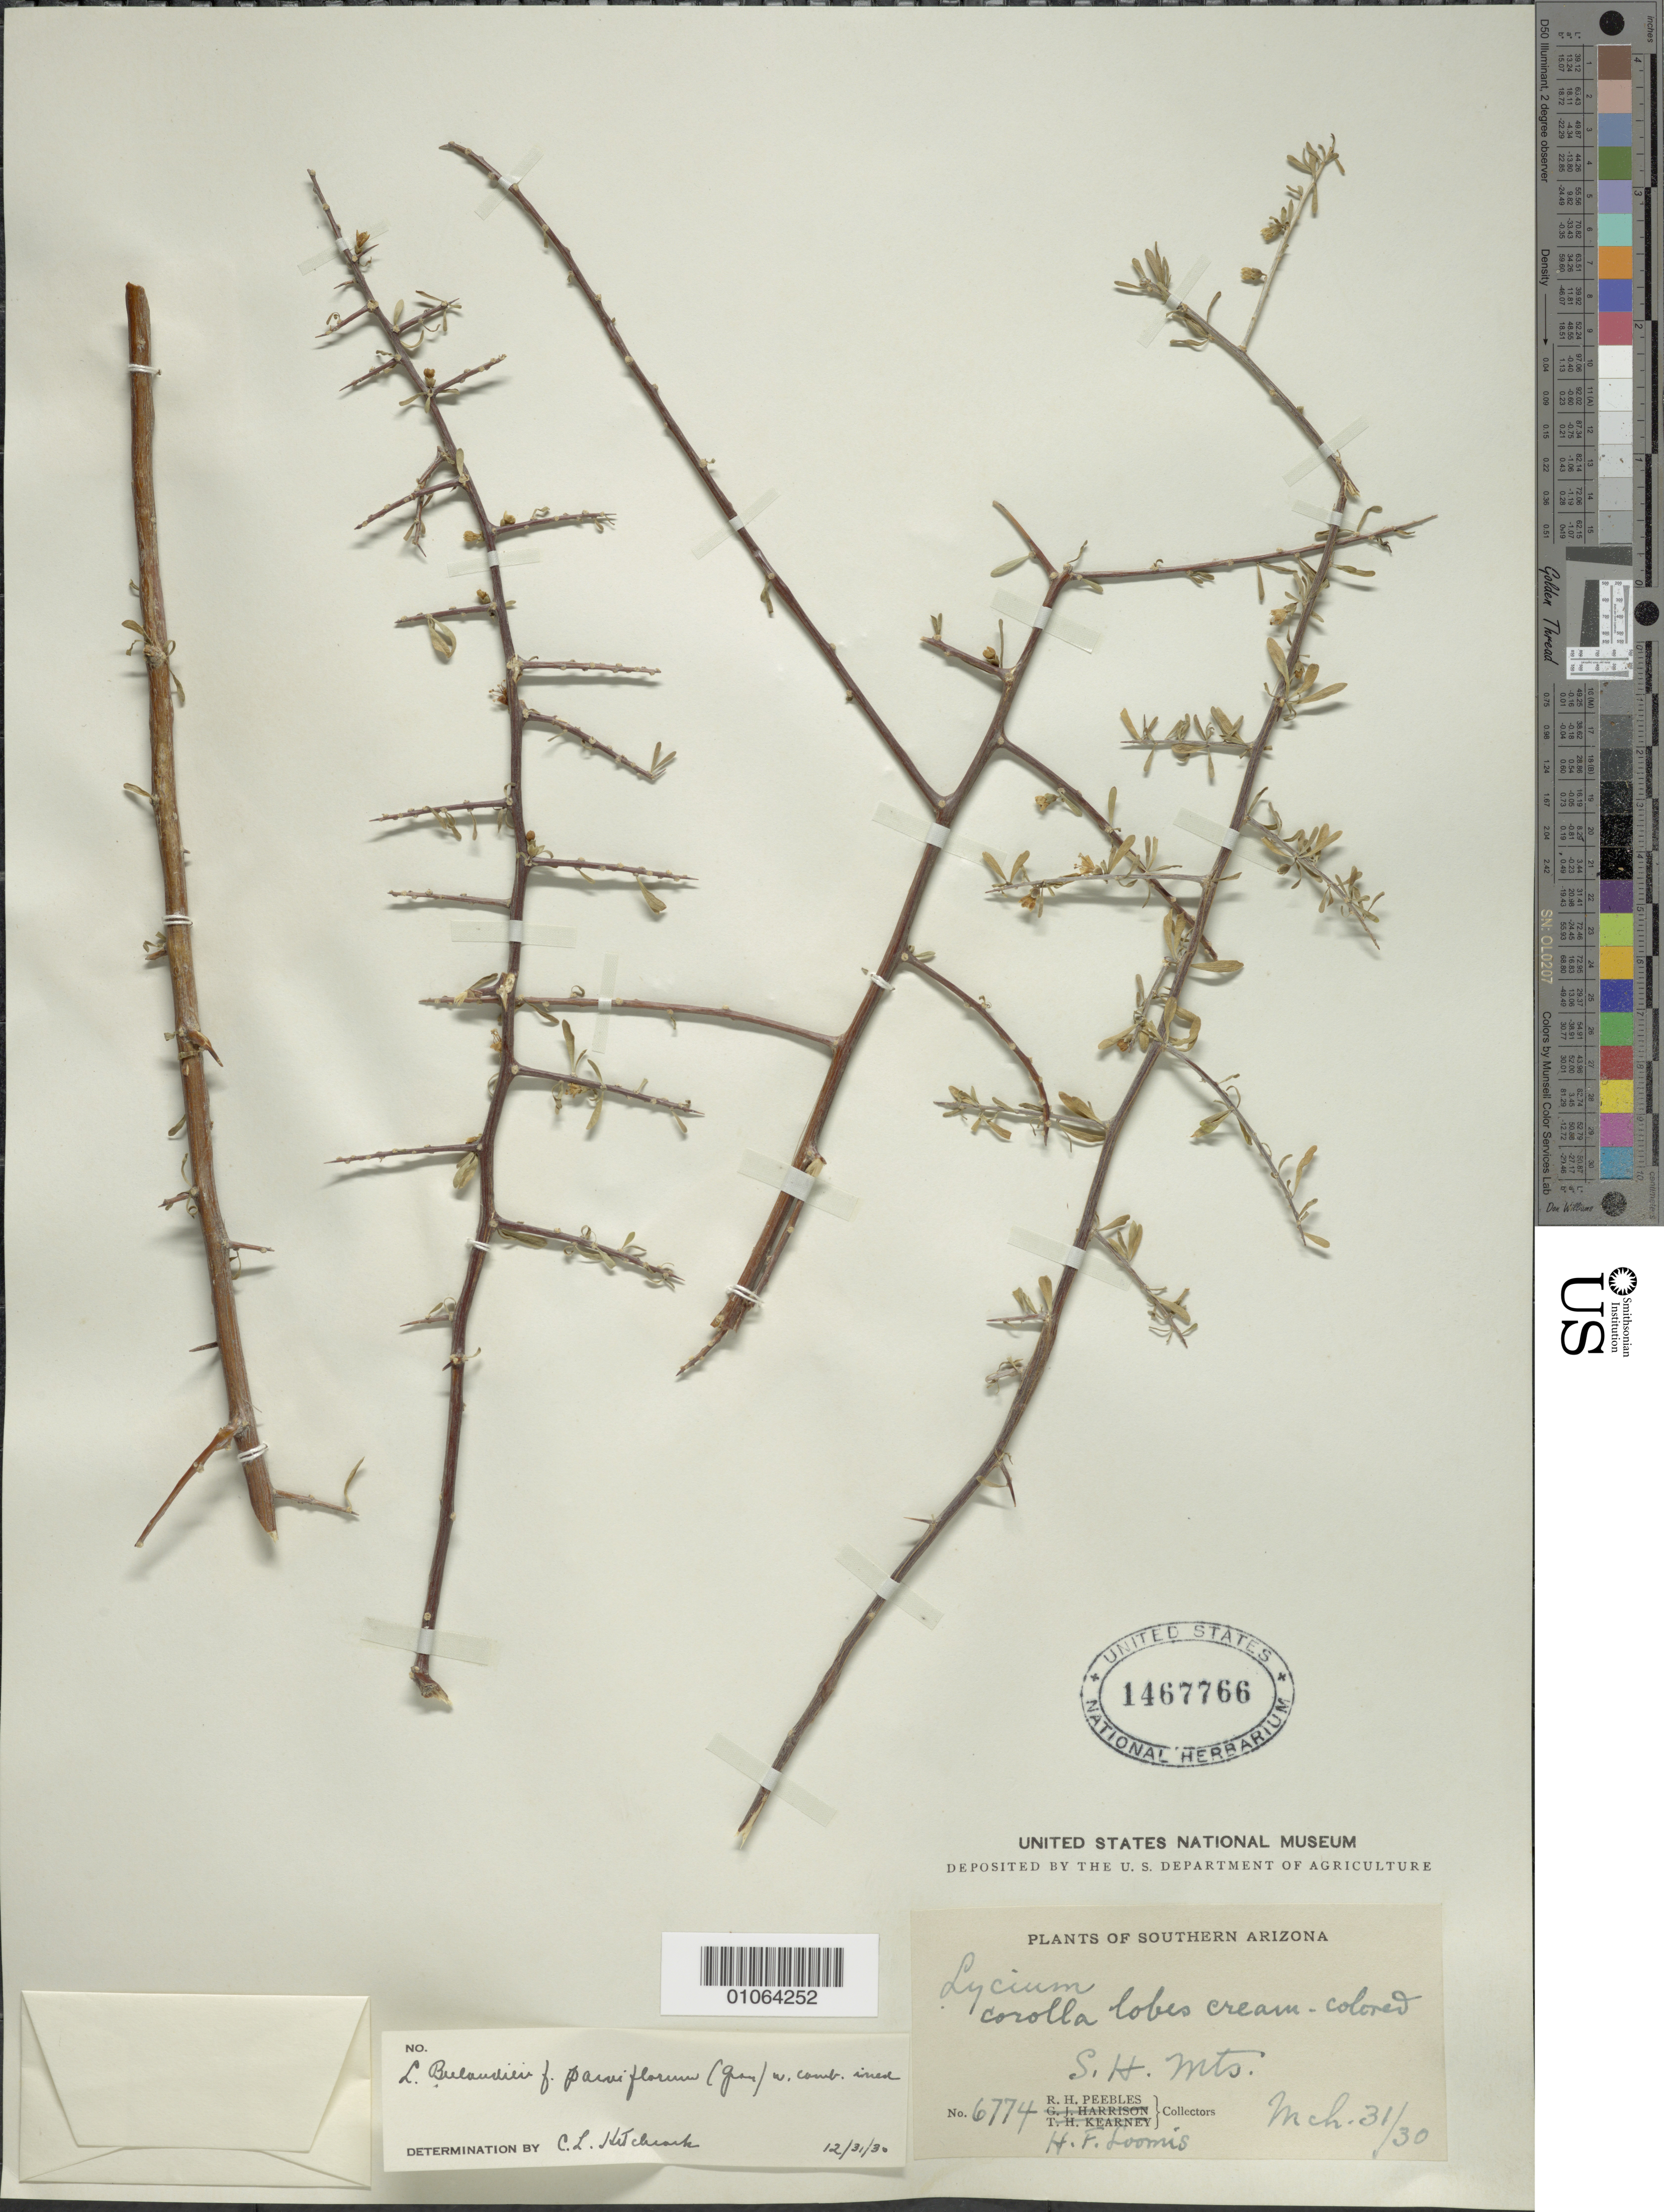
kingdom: Plantae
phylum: Tracheophyta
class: Magnoliopsida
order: Solanales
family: Solanaceae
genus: Lycium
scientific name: Lycium berlandieri f. parviflorum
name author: (A. Gray) C.L. Hitchc.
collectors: R. H. Peebles & H. F. Loomis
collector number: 6774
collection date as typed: Transcribed d/m/y: 31/3/30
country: United States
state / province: Arizona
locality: Southern Arizona. S. H. Mts.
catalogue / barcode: US 1467766